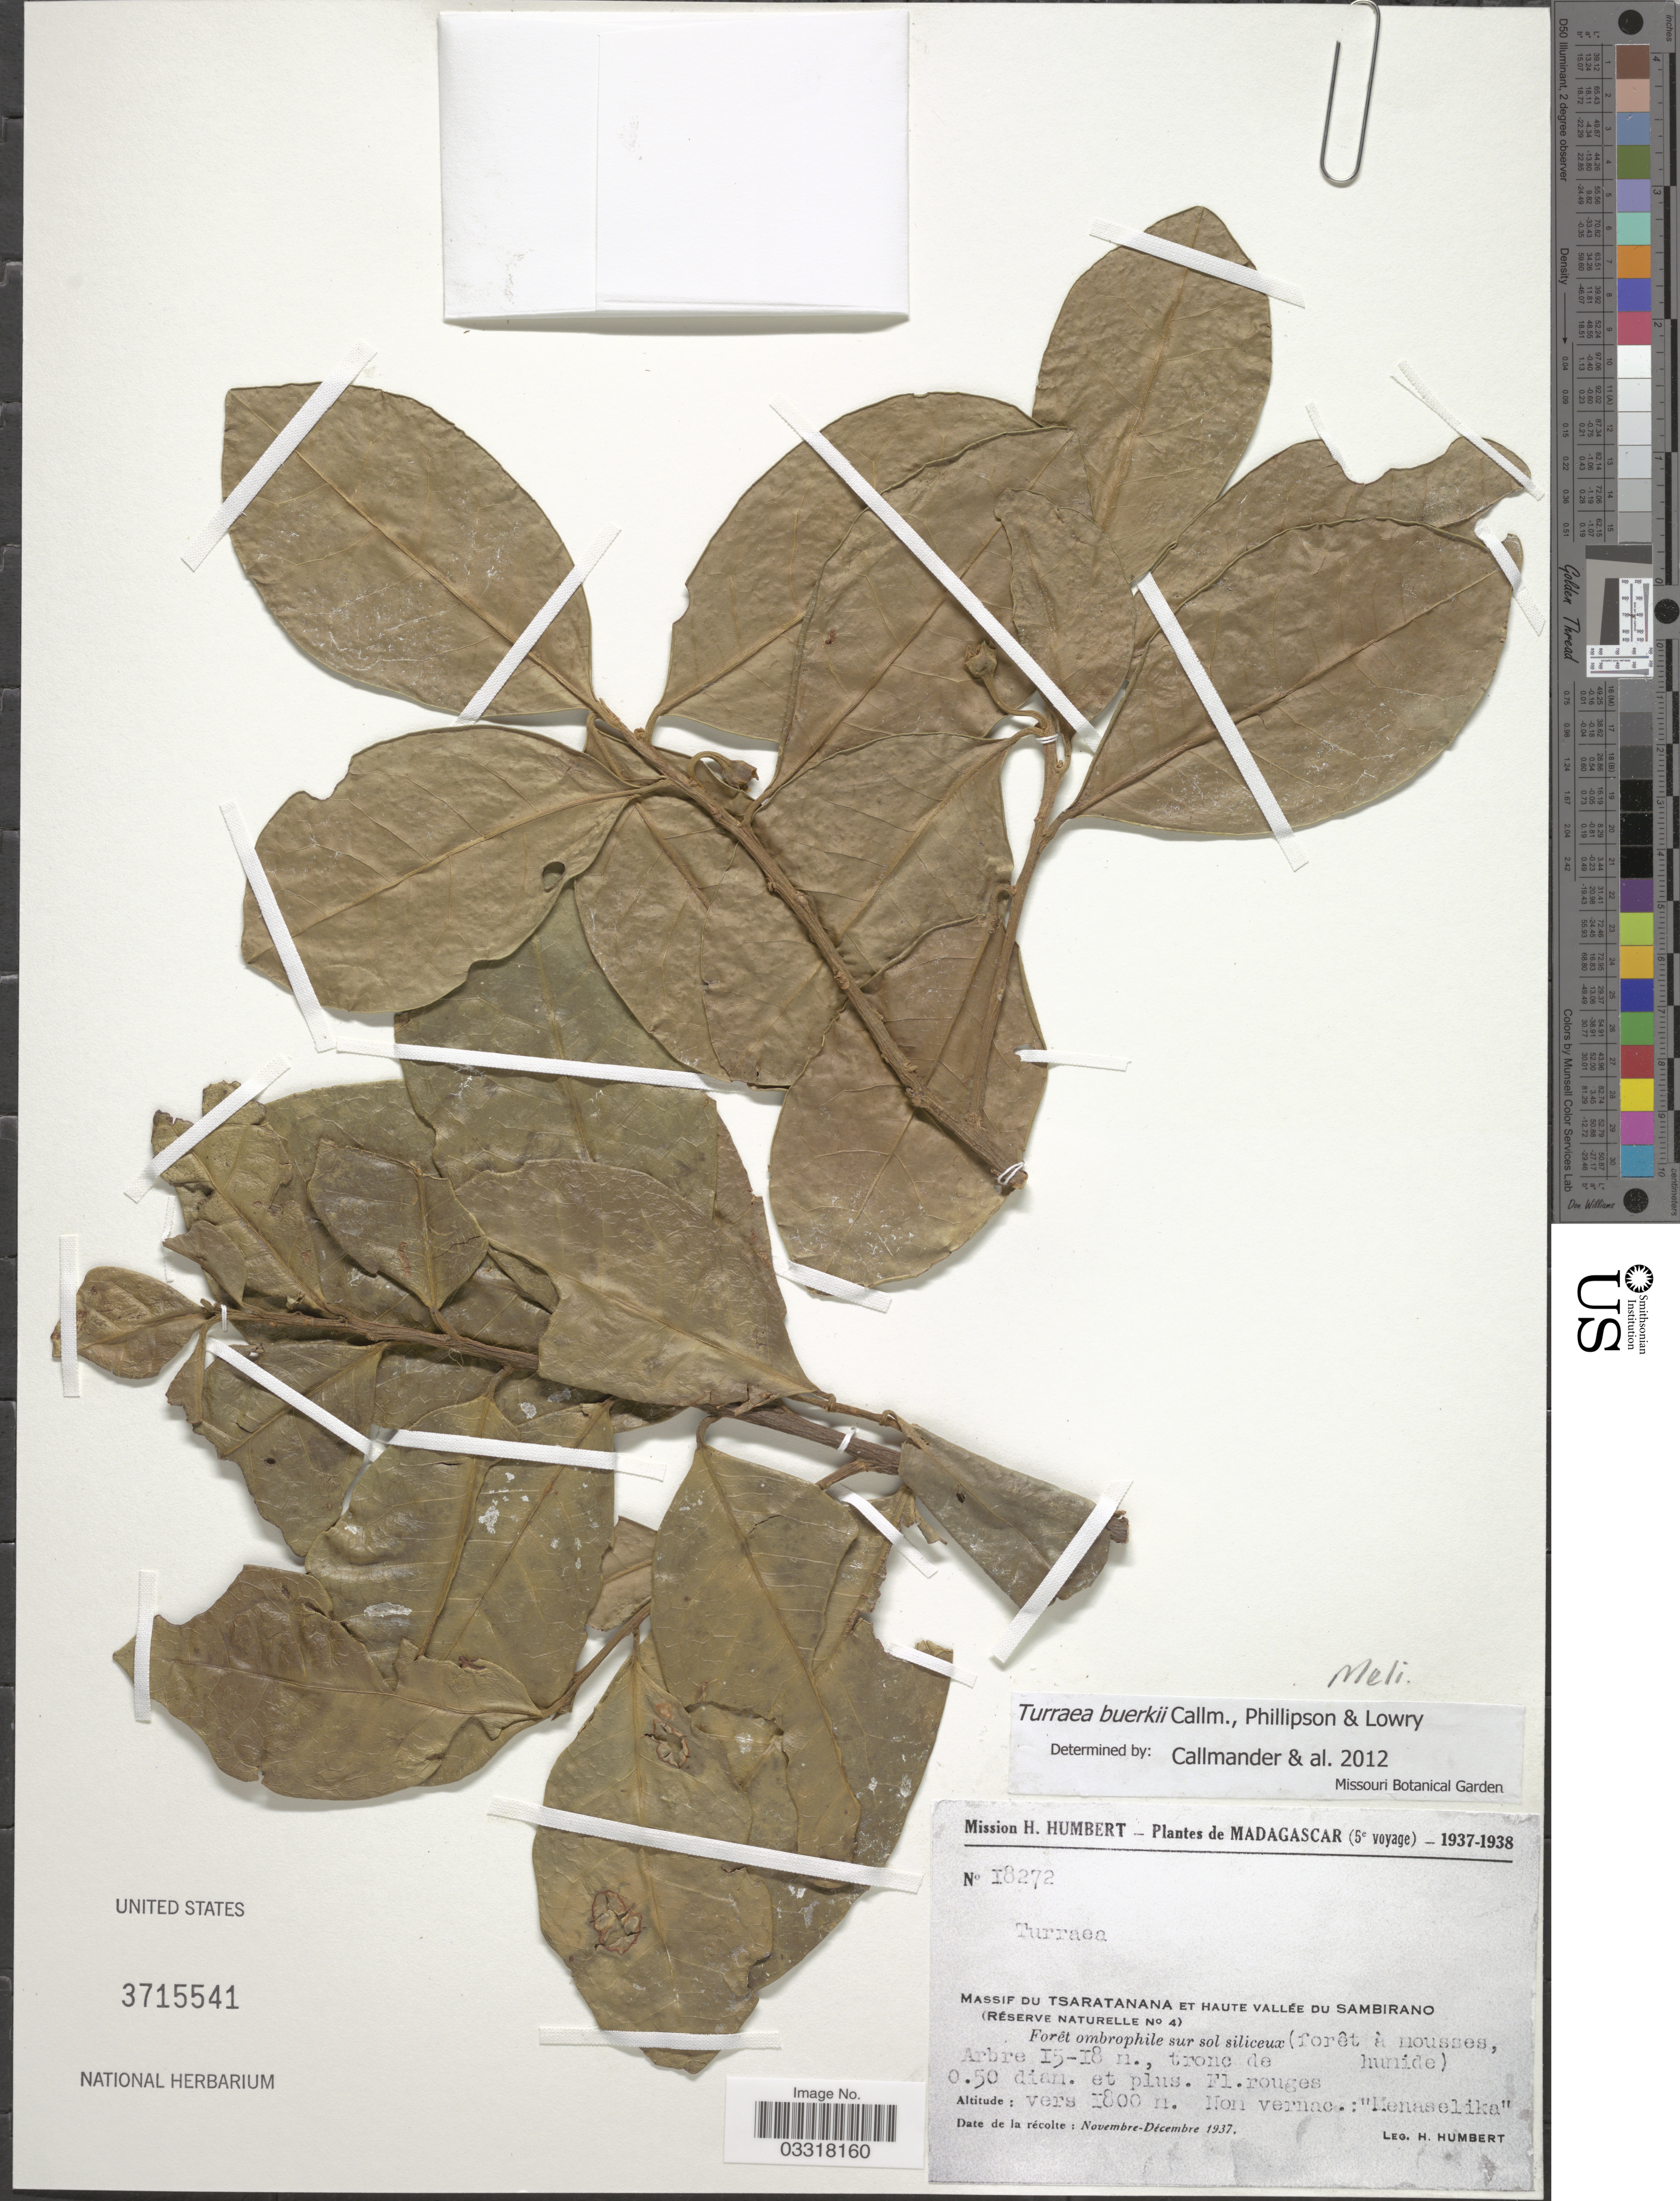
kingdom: Plantae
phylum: Tracheophyta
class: Magnoliopsida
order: Sapindales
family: Meliaceae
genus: Turraea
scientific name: Turraea buerkii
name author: Callm. et al.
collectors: H. Humbert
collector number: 18272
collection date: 1937-11/1937-12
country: Madagascar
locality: Massif du Tsaratanana et haute vallée du Sambirano (Réserve naturelle N° 4).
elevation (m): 1800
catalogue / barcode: US 3715541